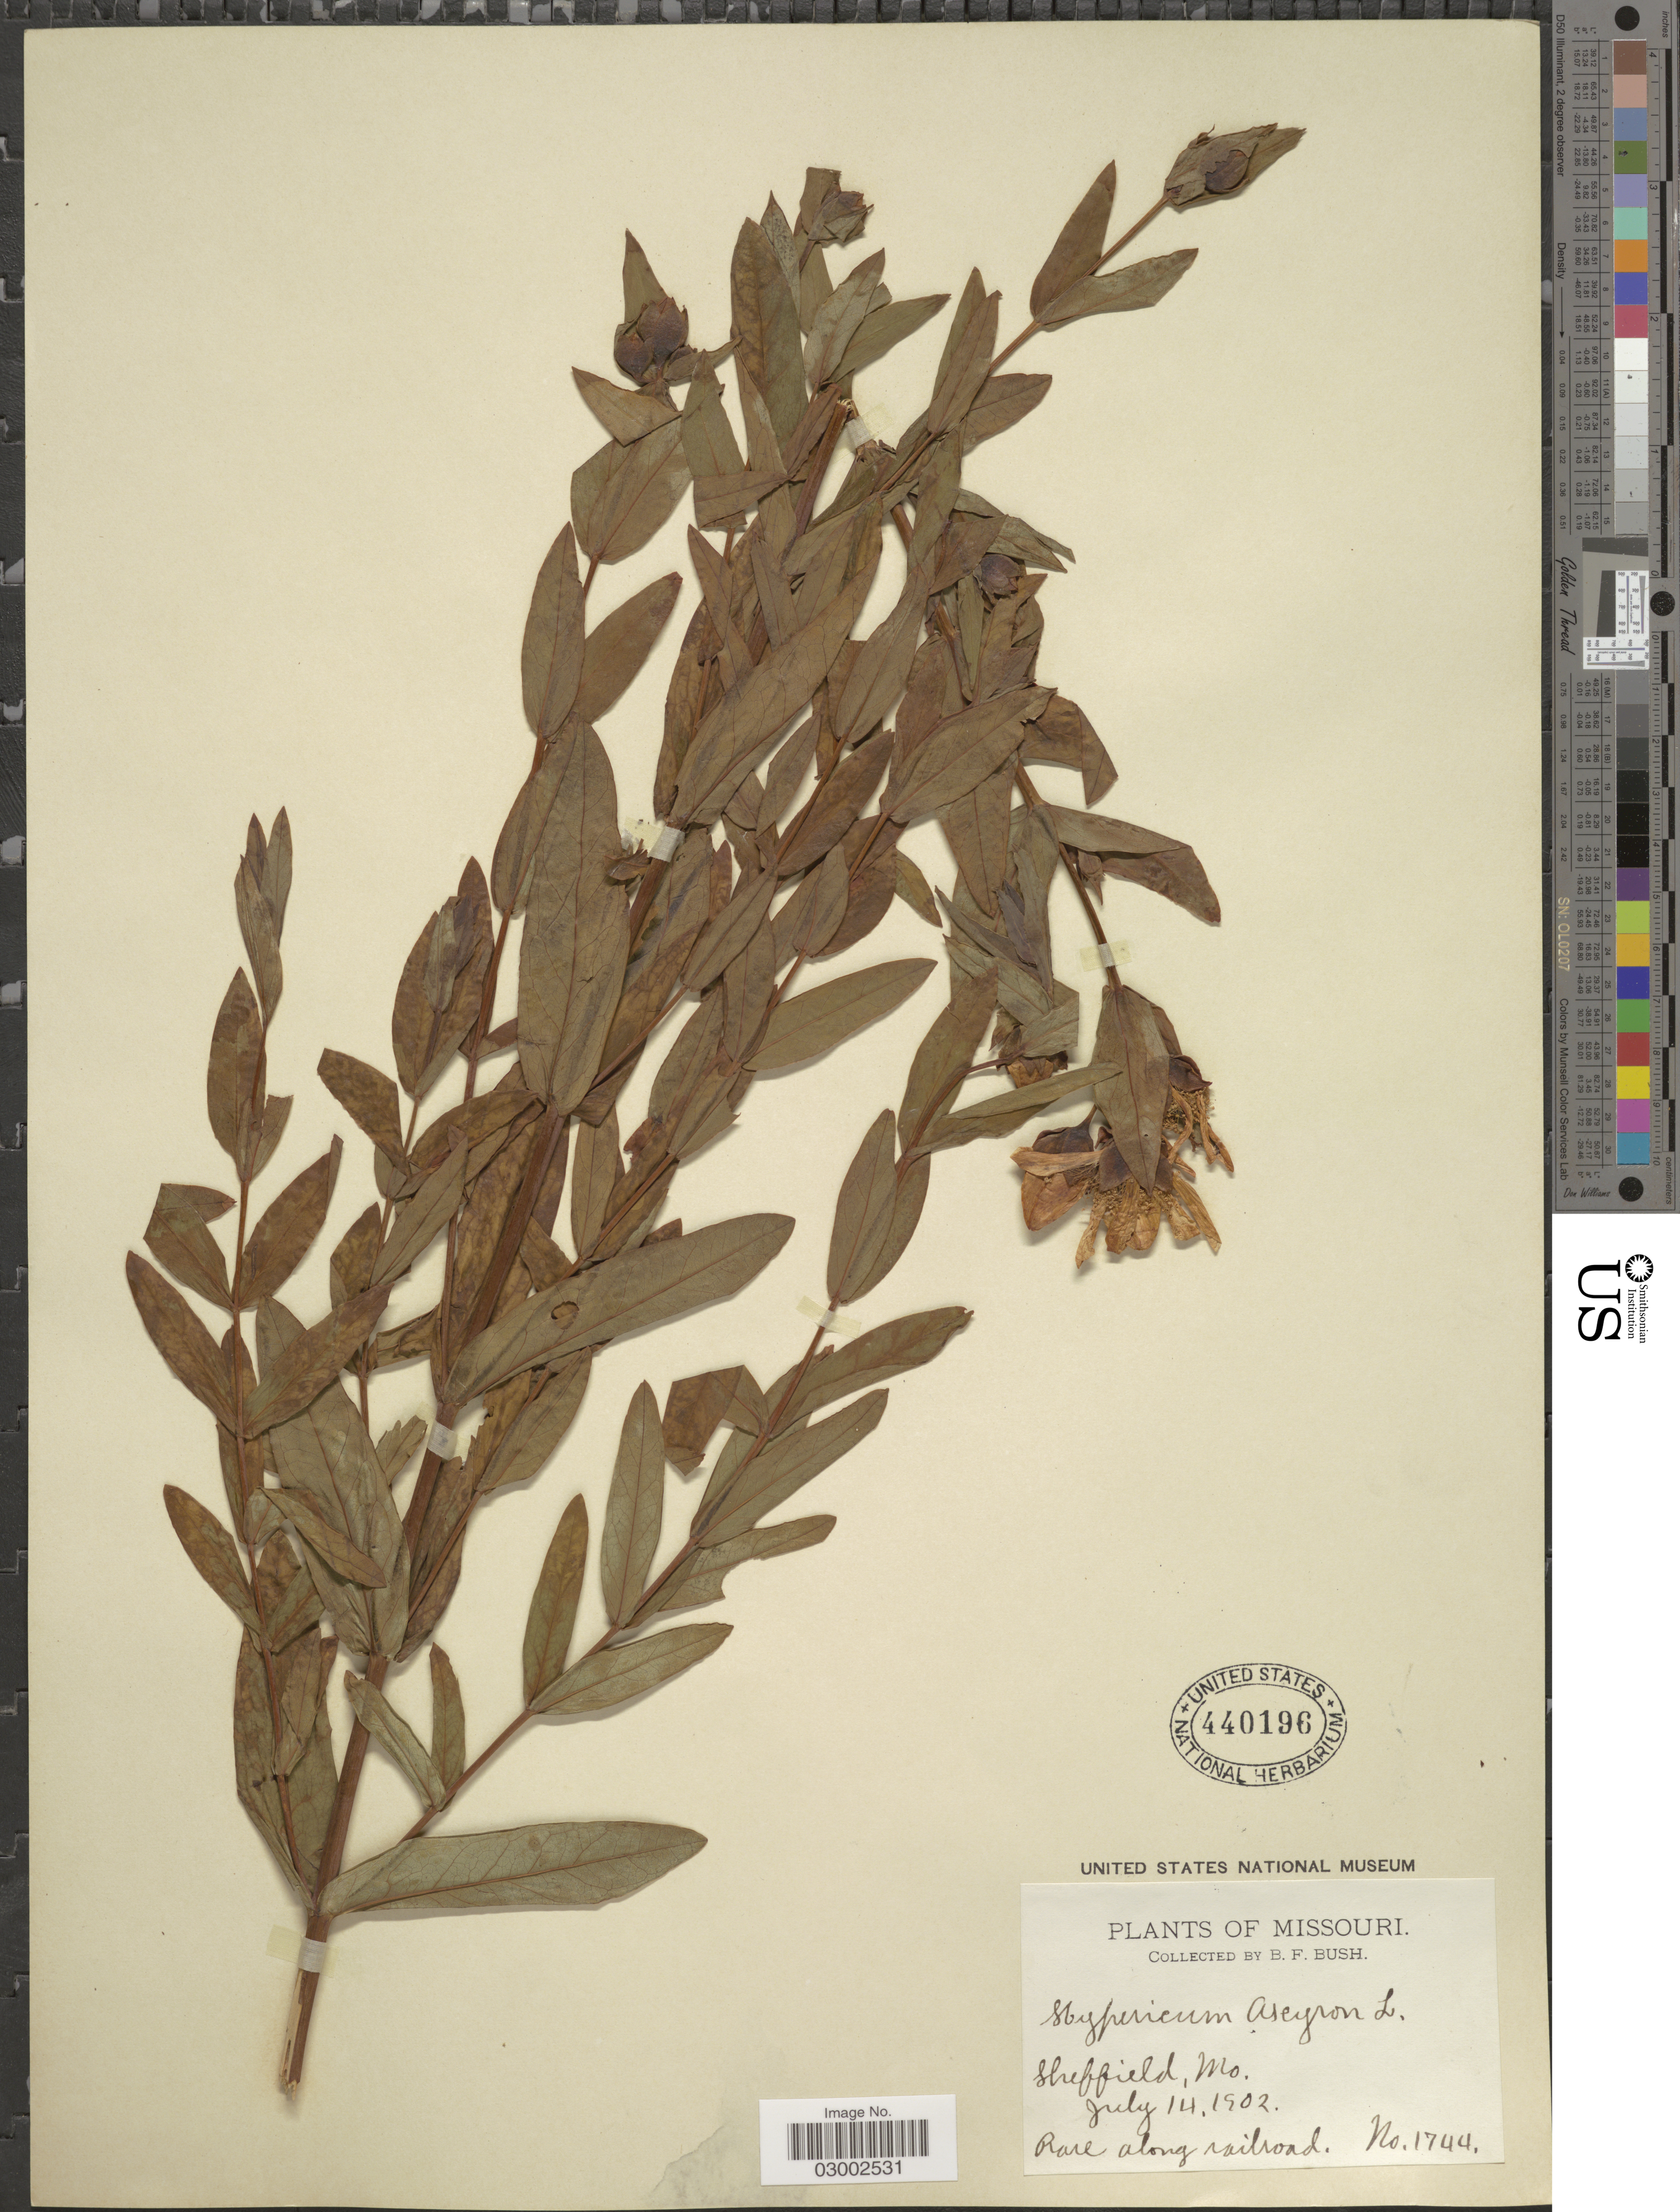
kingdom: Plantae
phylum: Tracheophyta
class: Magnoliopsida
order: Malpighiales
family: Hypericaceae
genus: Hypericum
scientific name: Hypericum ascyron subsp. pyramidatum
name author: (Aiton) N. Robson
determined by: Strong, Mark T., (BOT), Smithsonian Institution - National Museum of Natural History (UNITED STATES)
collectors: B. F. Bush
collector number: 1744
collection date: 1902-07-14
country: United States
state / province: Missouri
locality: Sheffield.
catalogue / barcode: US 440196